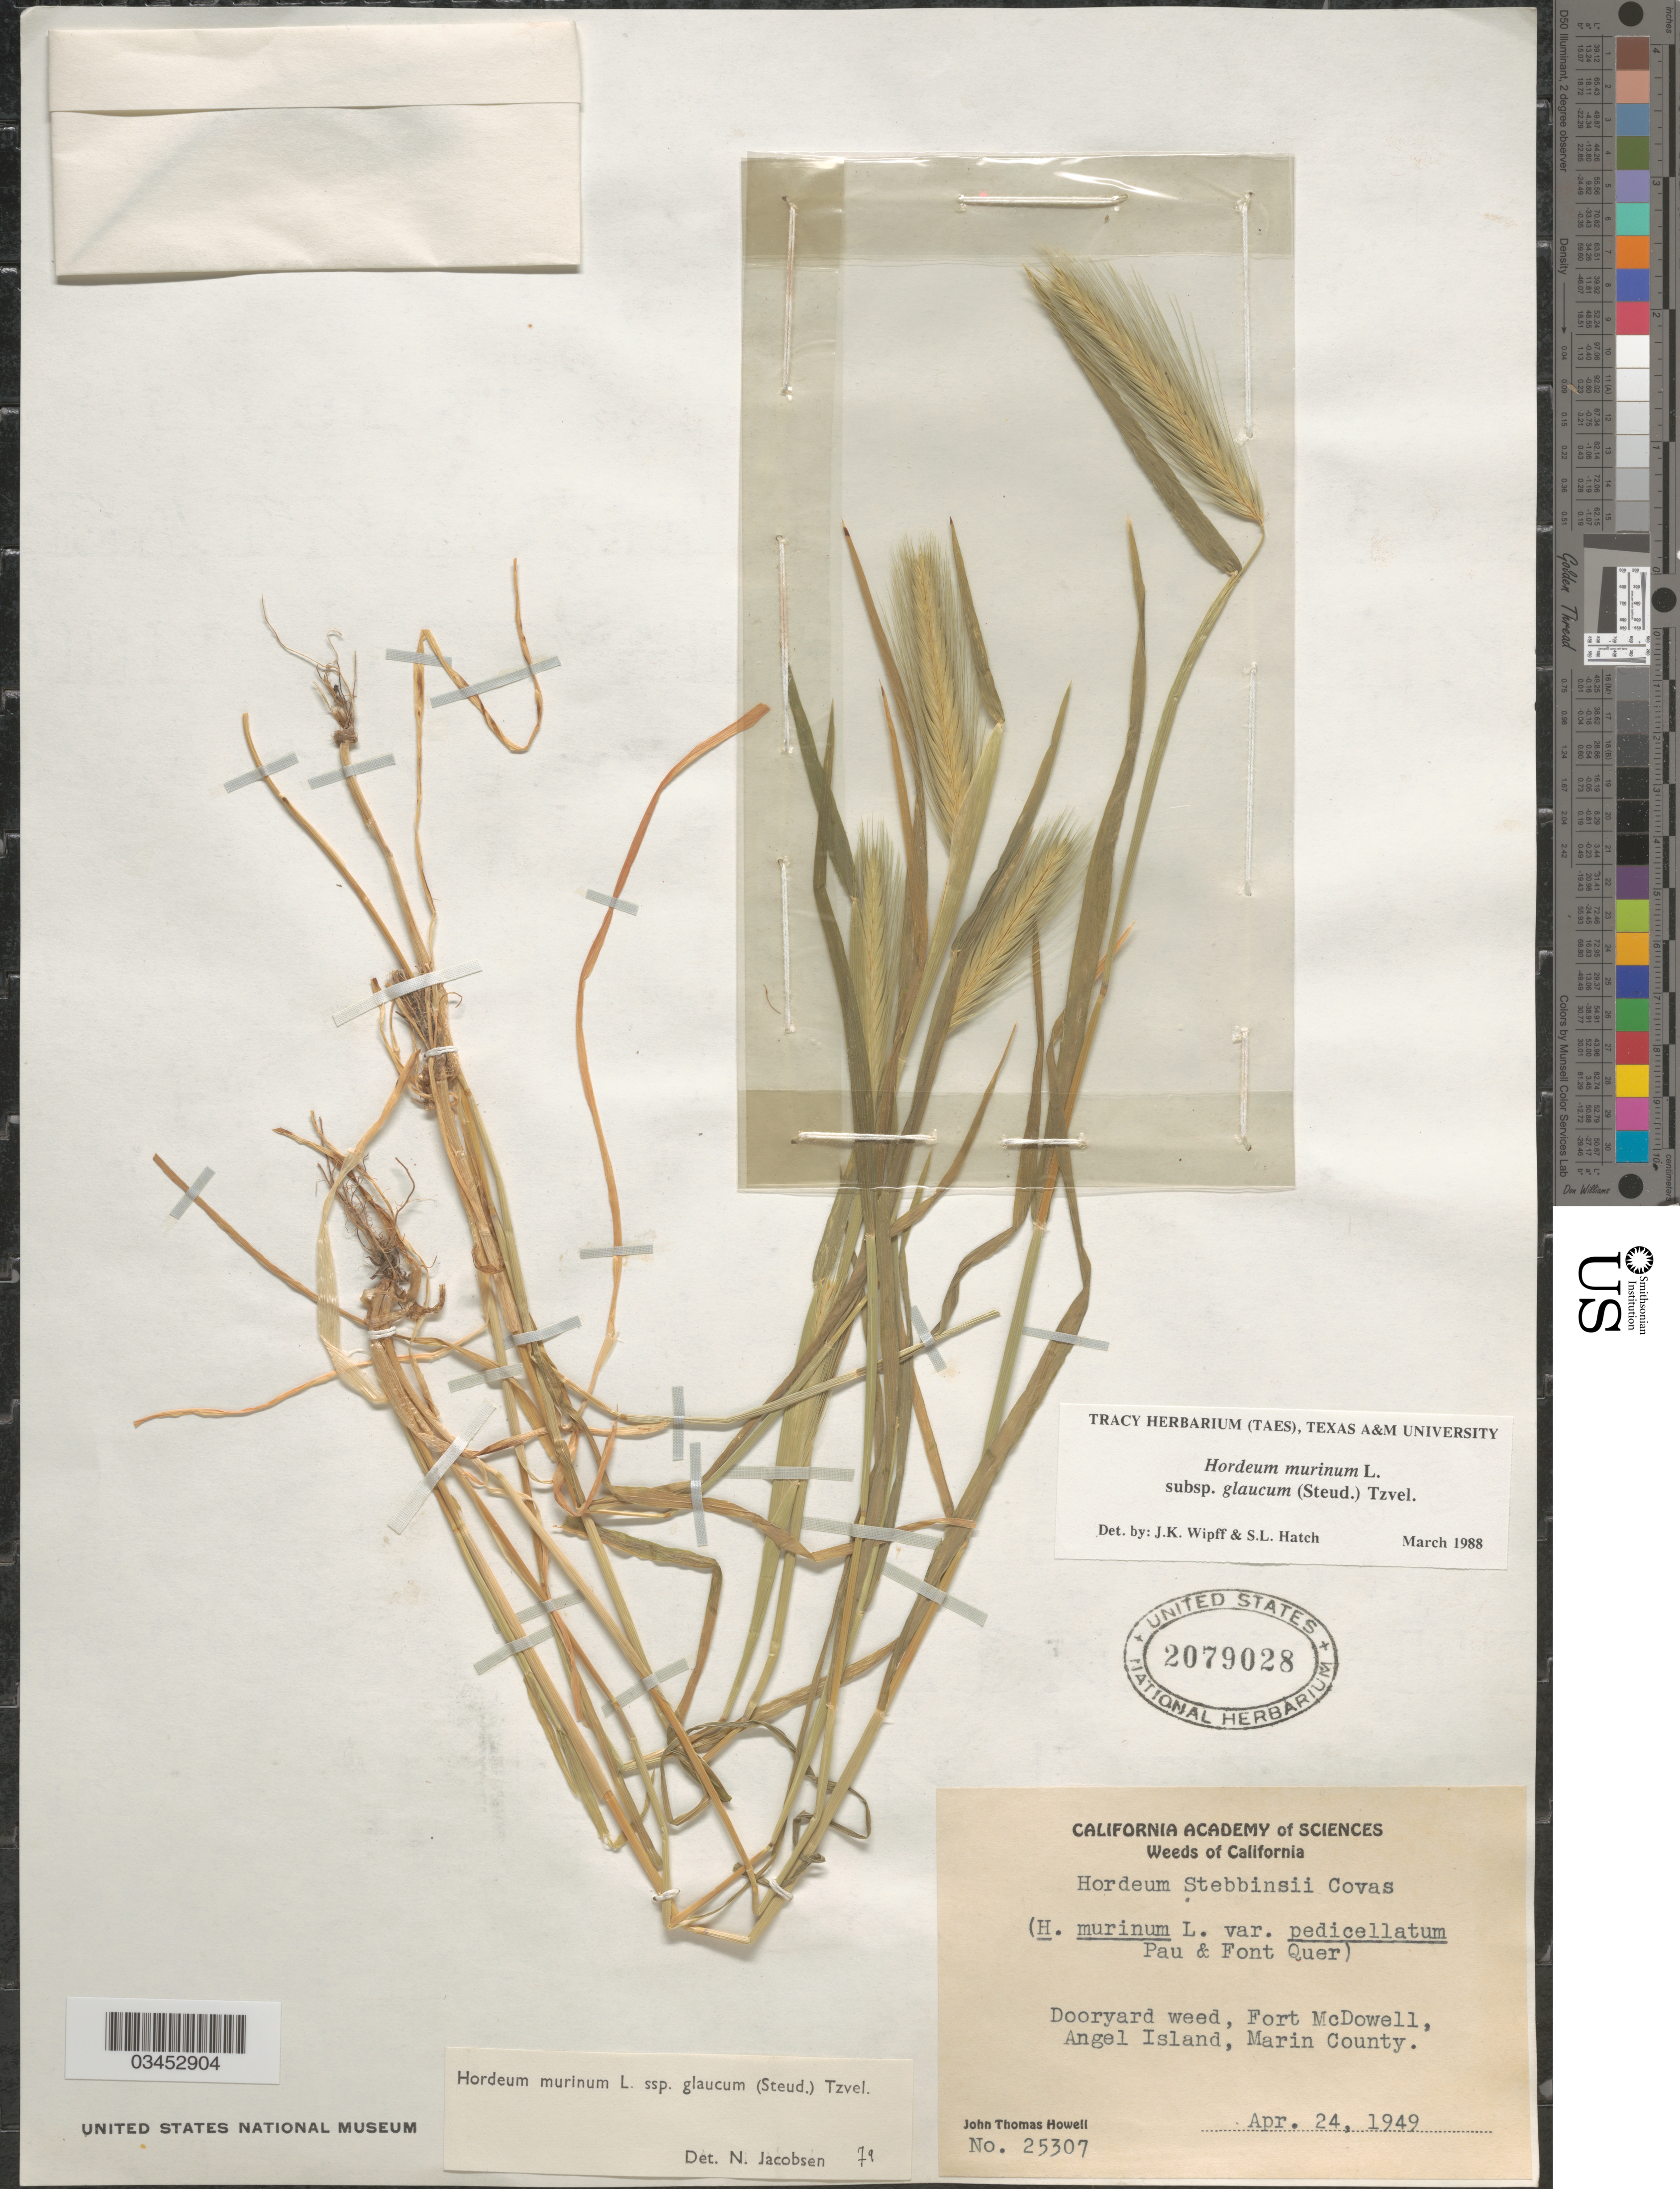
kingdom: Plantae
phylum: Tracheophyta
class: Liliopsida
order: Poales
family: Poaceae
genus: Hordeum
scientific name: Hordeum murinum subsp. glaucum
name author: (Steud.) Tzvelev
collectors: J. T. Howell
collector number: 25307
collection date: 1949-04-24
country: United States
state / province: California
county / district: Marin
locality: Dooryard weed, Fort McDowell, Angel Island, Marin County.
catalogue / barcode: US 2079028